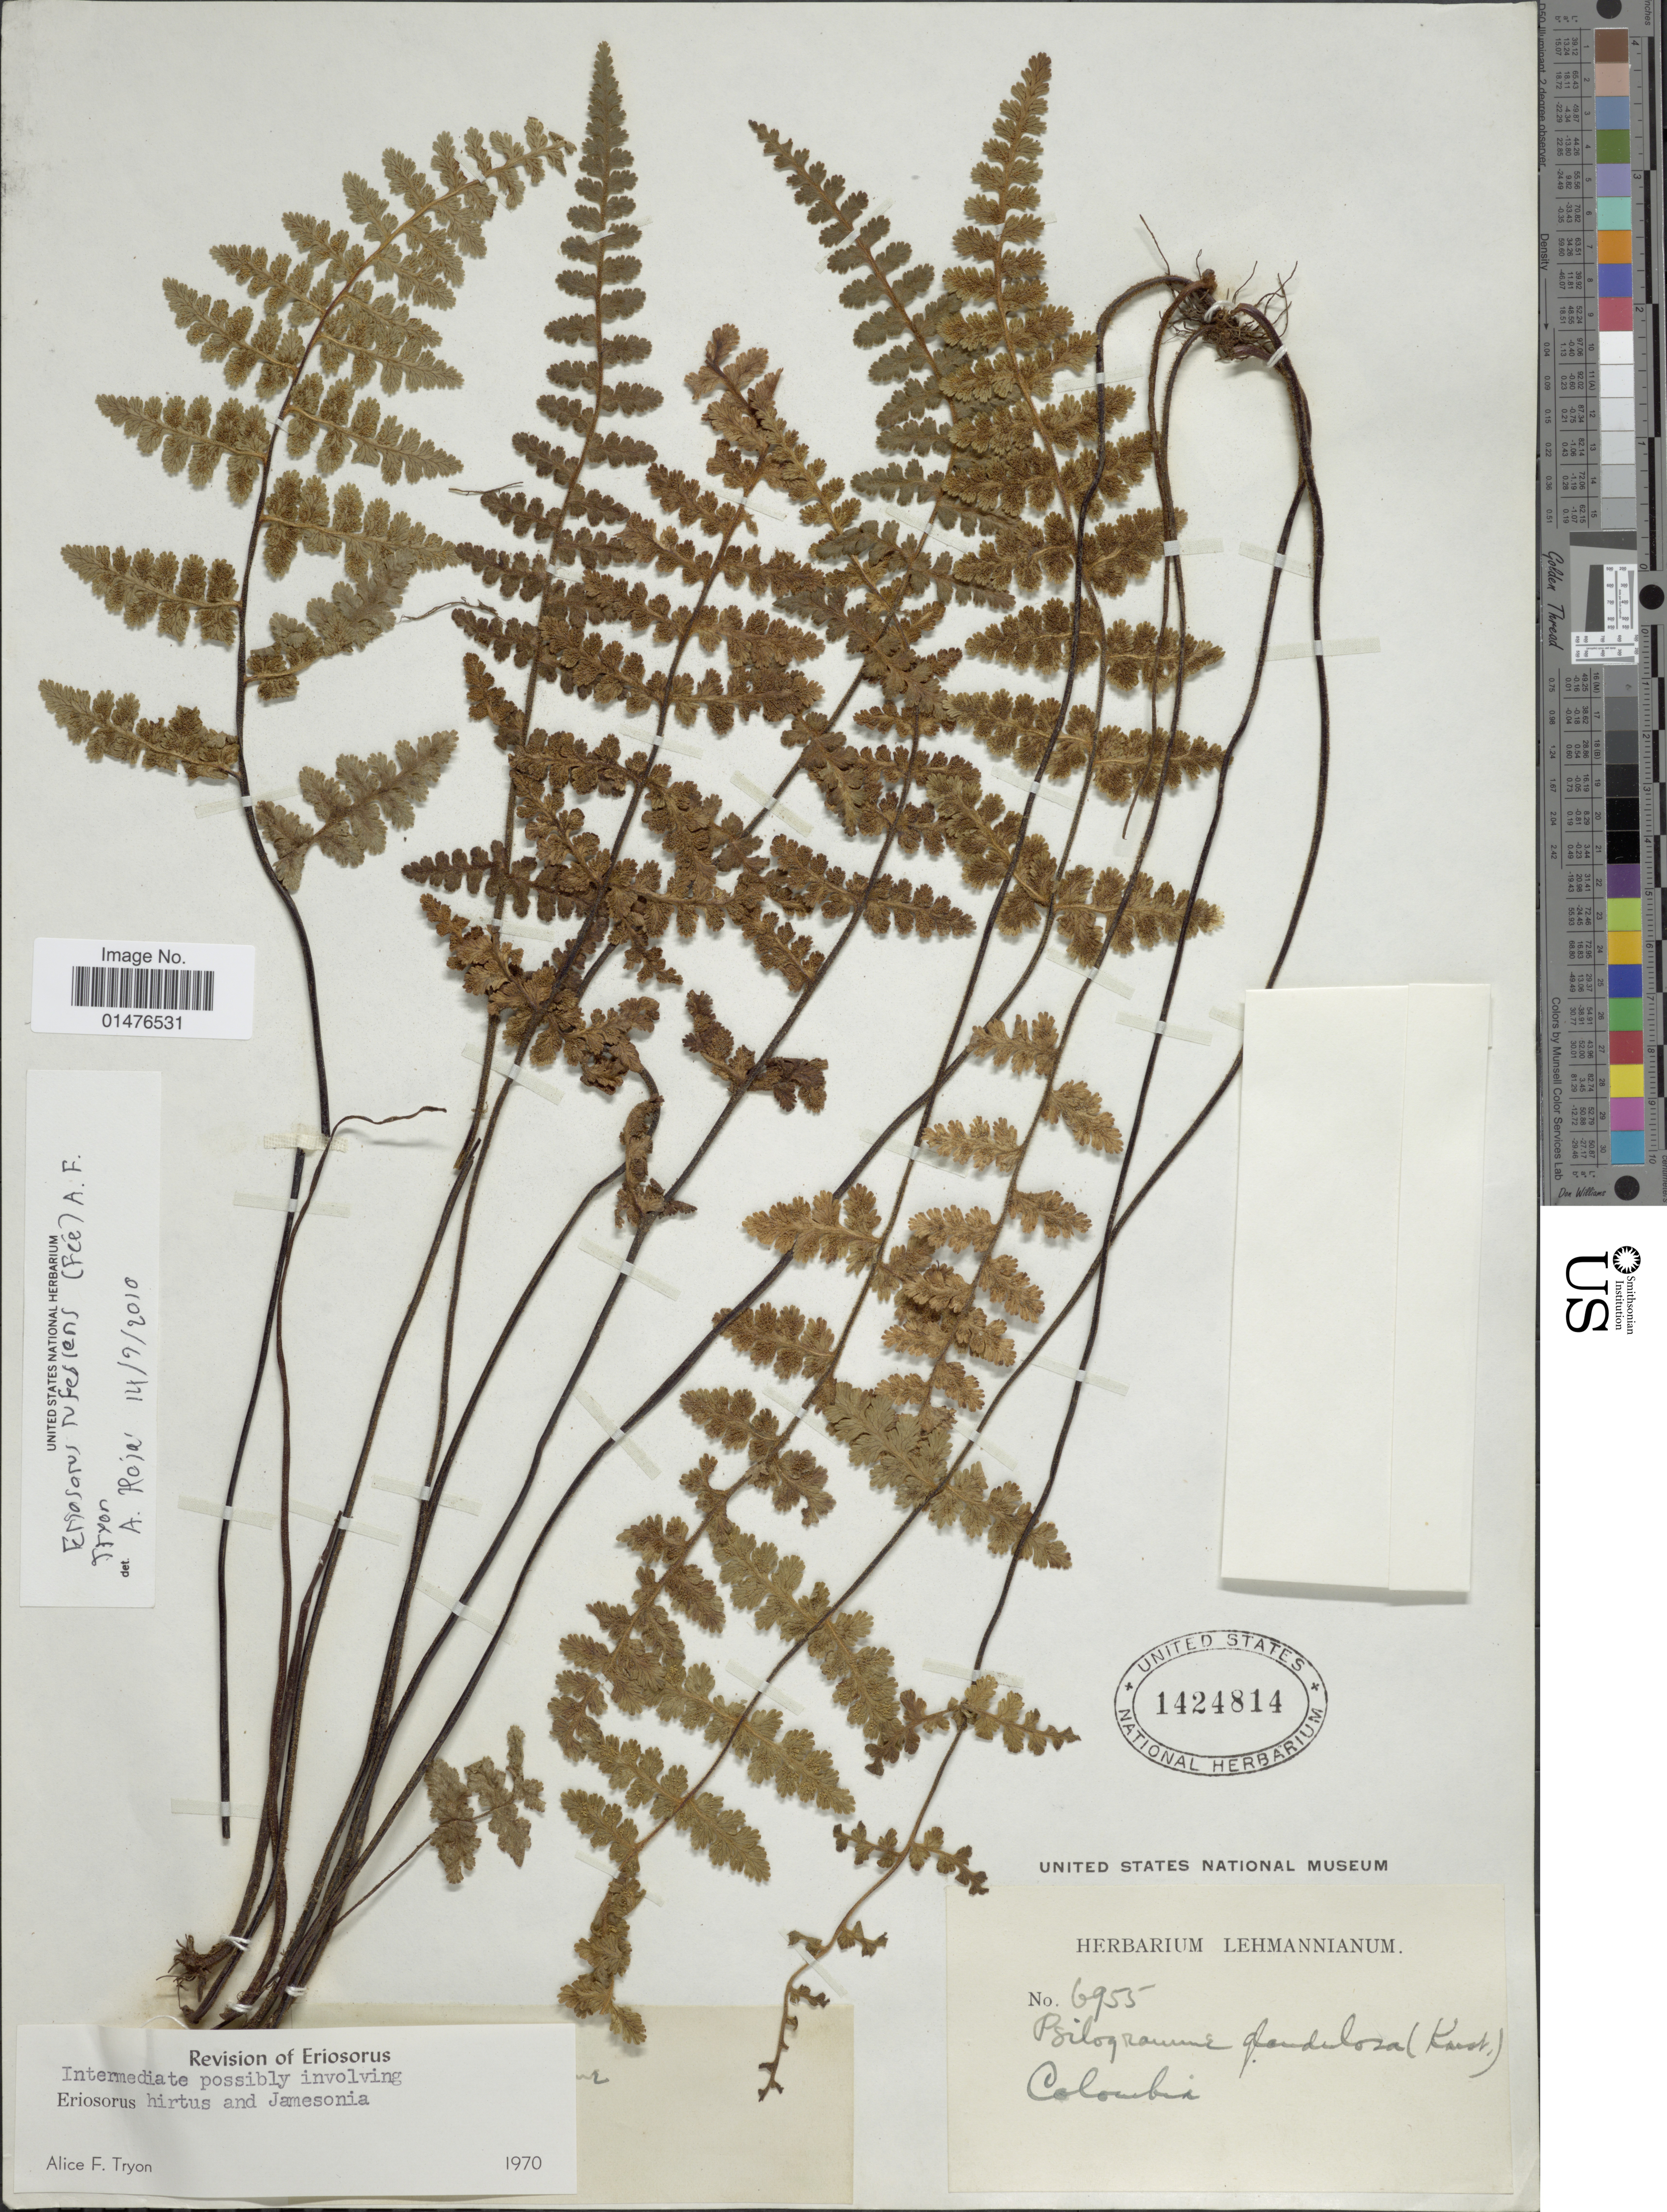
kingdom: Plantae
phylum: Tracheophyta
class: Polypodiopsida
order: Polypodiales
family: Pteridaceae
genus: Jamesonia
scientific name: Jamesonia rufescens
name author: (Fée) Christenh.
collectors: ex herb. Lehmannianum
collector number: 6955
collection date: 1970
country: Colombia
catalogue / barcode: US 1424814